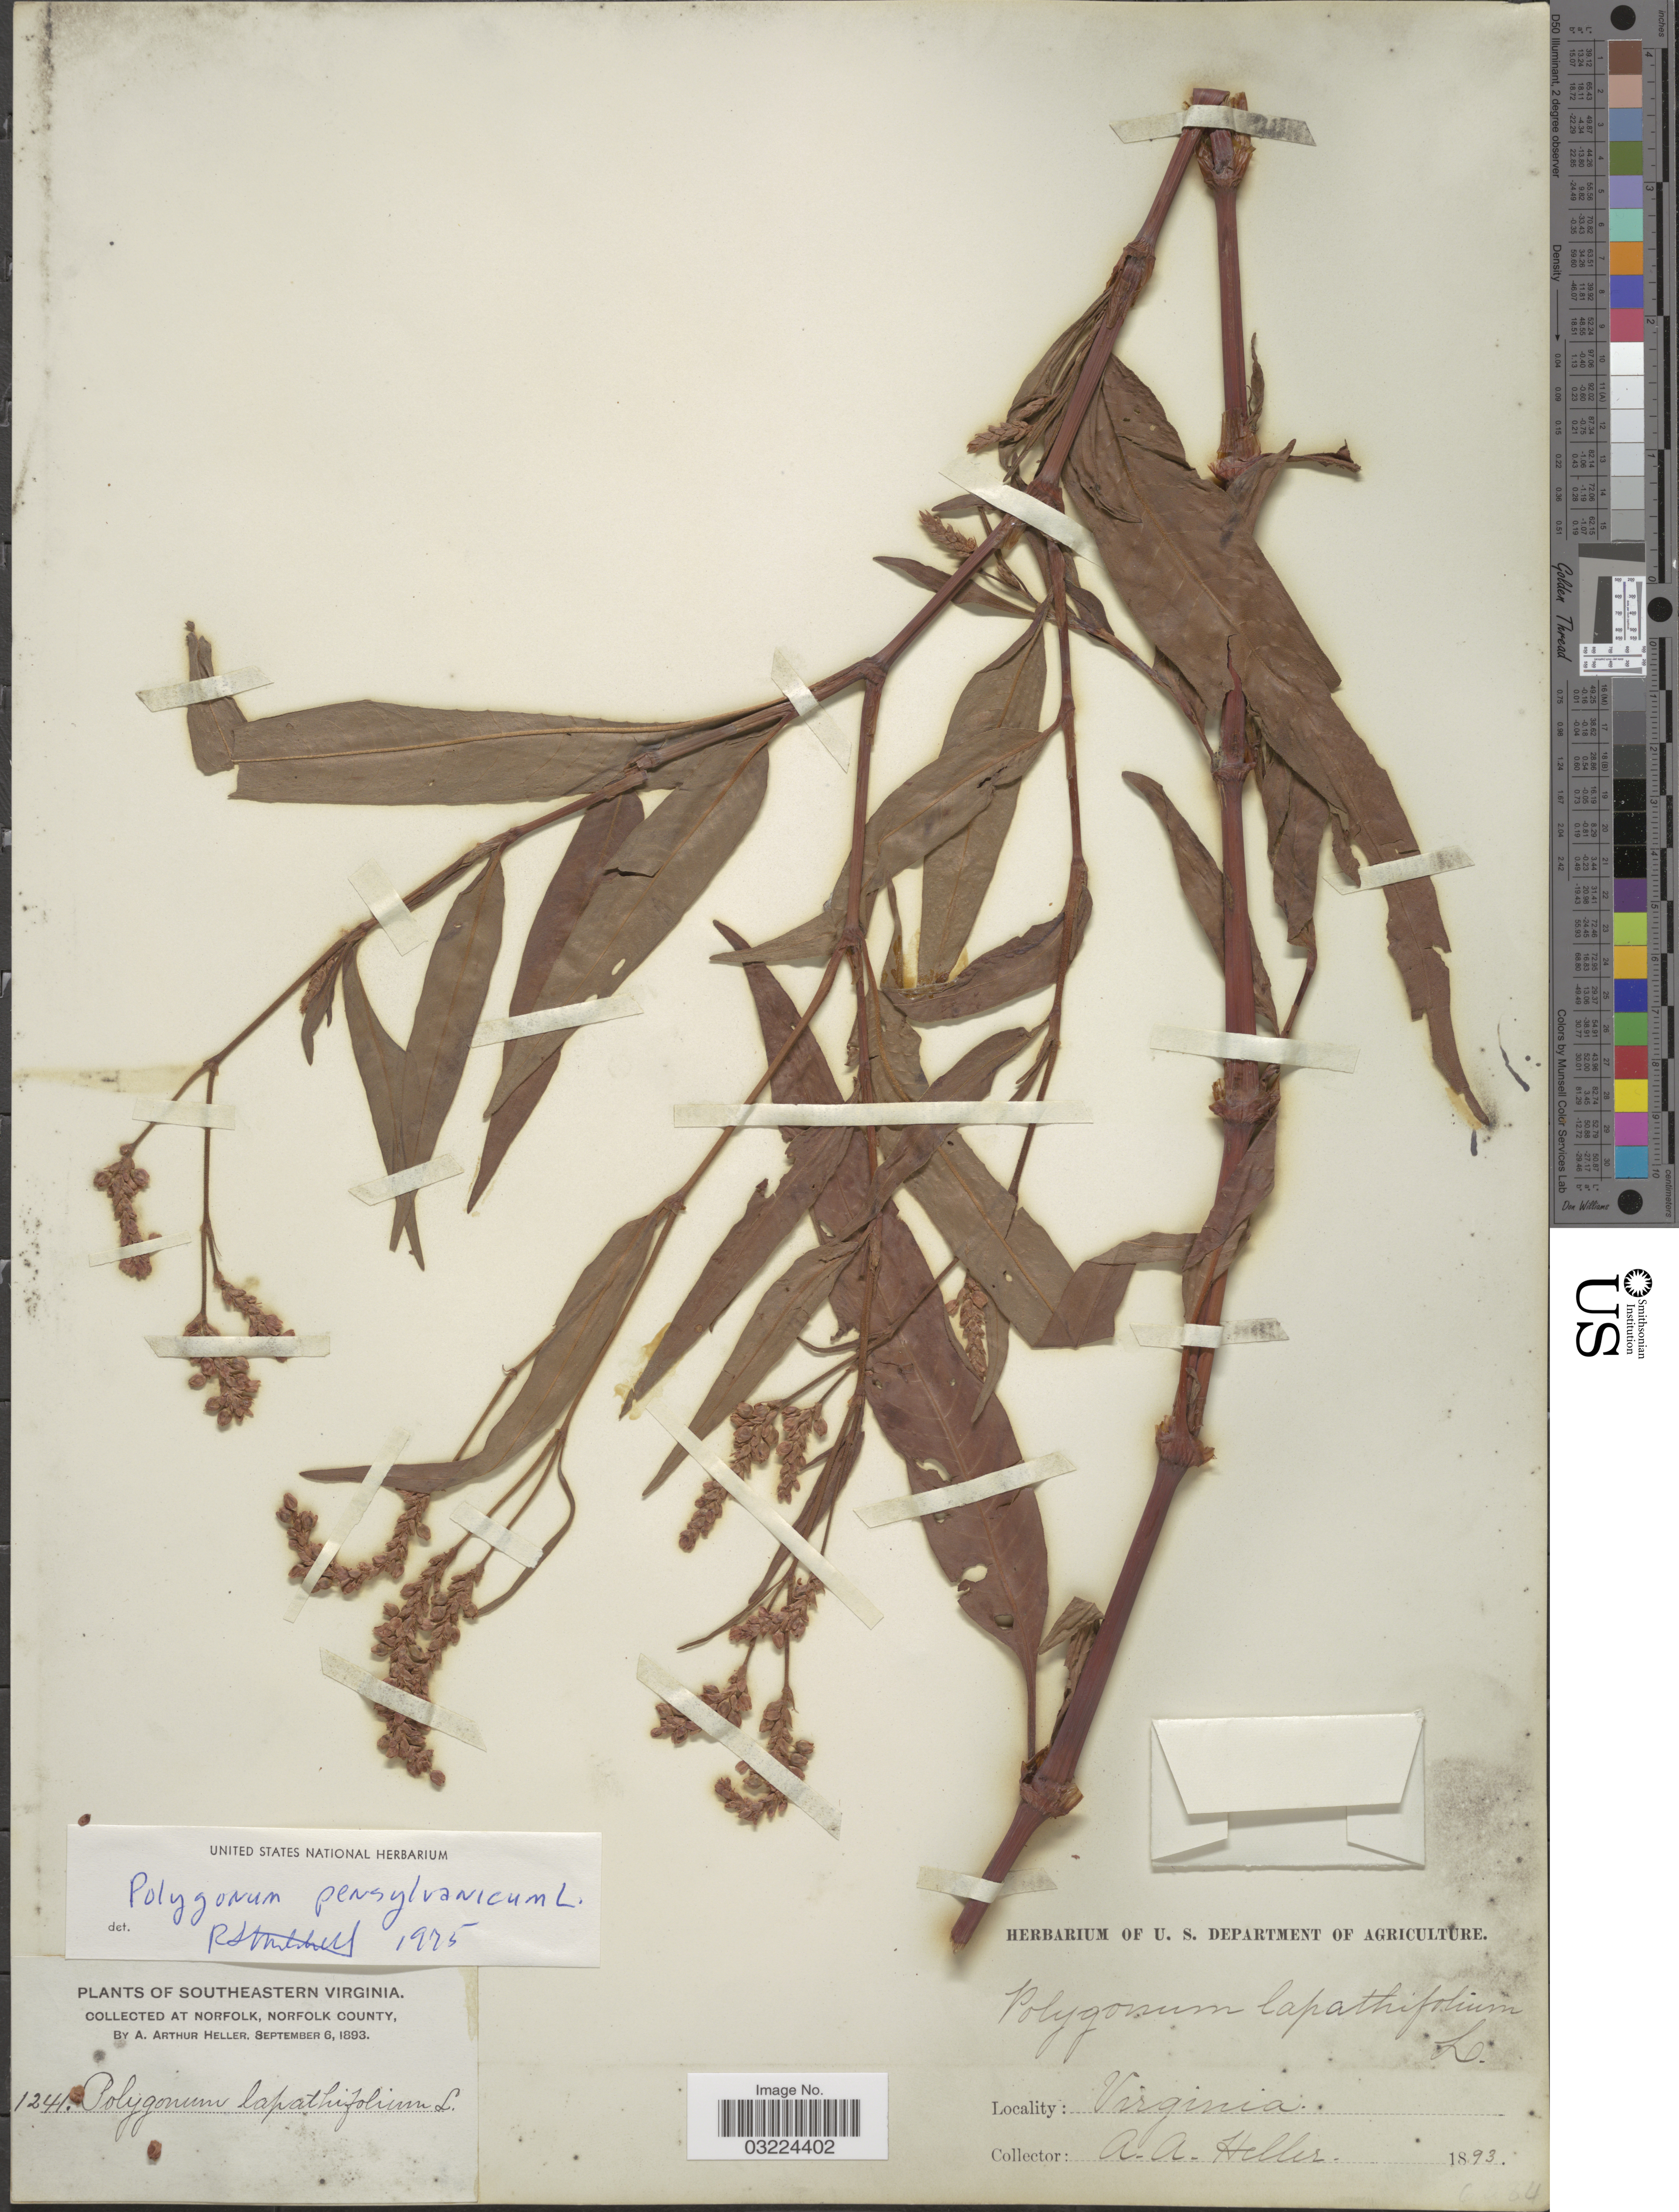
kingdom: Plantae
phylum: Tracheophyta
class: Magnoliopsida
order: Caryophyllales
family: Polygonaceae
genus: Persicaria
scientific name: Persicaria pensylvanica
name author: (L.) M. Gómez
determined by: Atha, D. E.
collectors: A. A. Heller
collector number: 1241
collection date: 1893-09-06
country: United States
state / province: Virginia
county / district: City of Norfolk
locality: Southeastern Virginia. Norfolk, Norfolk County.